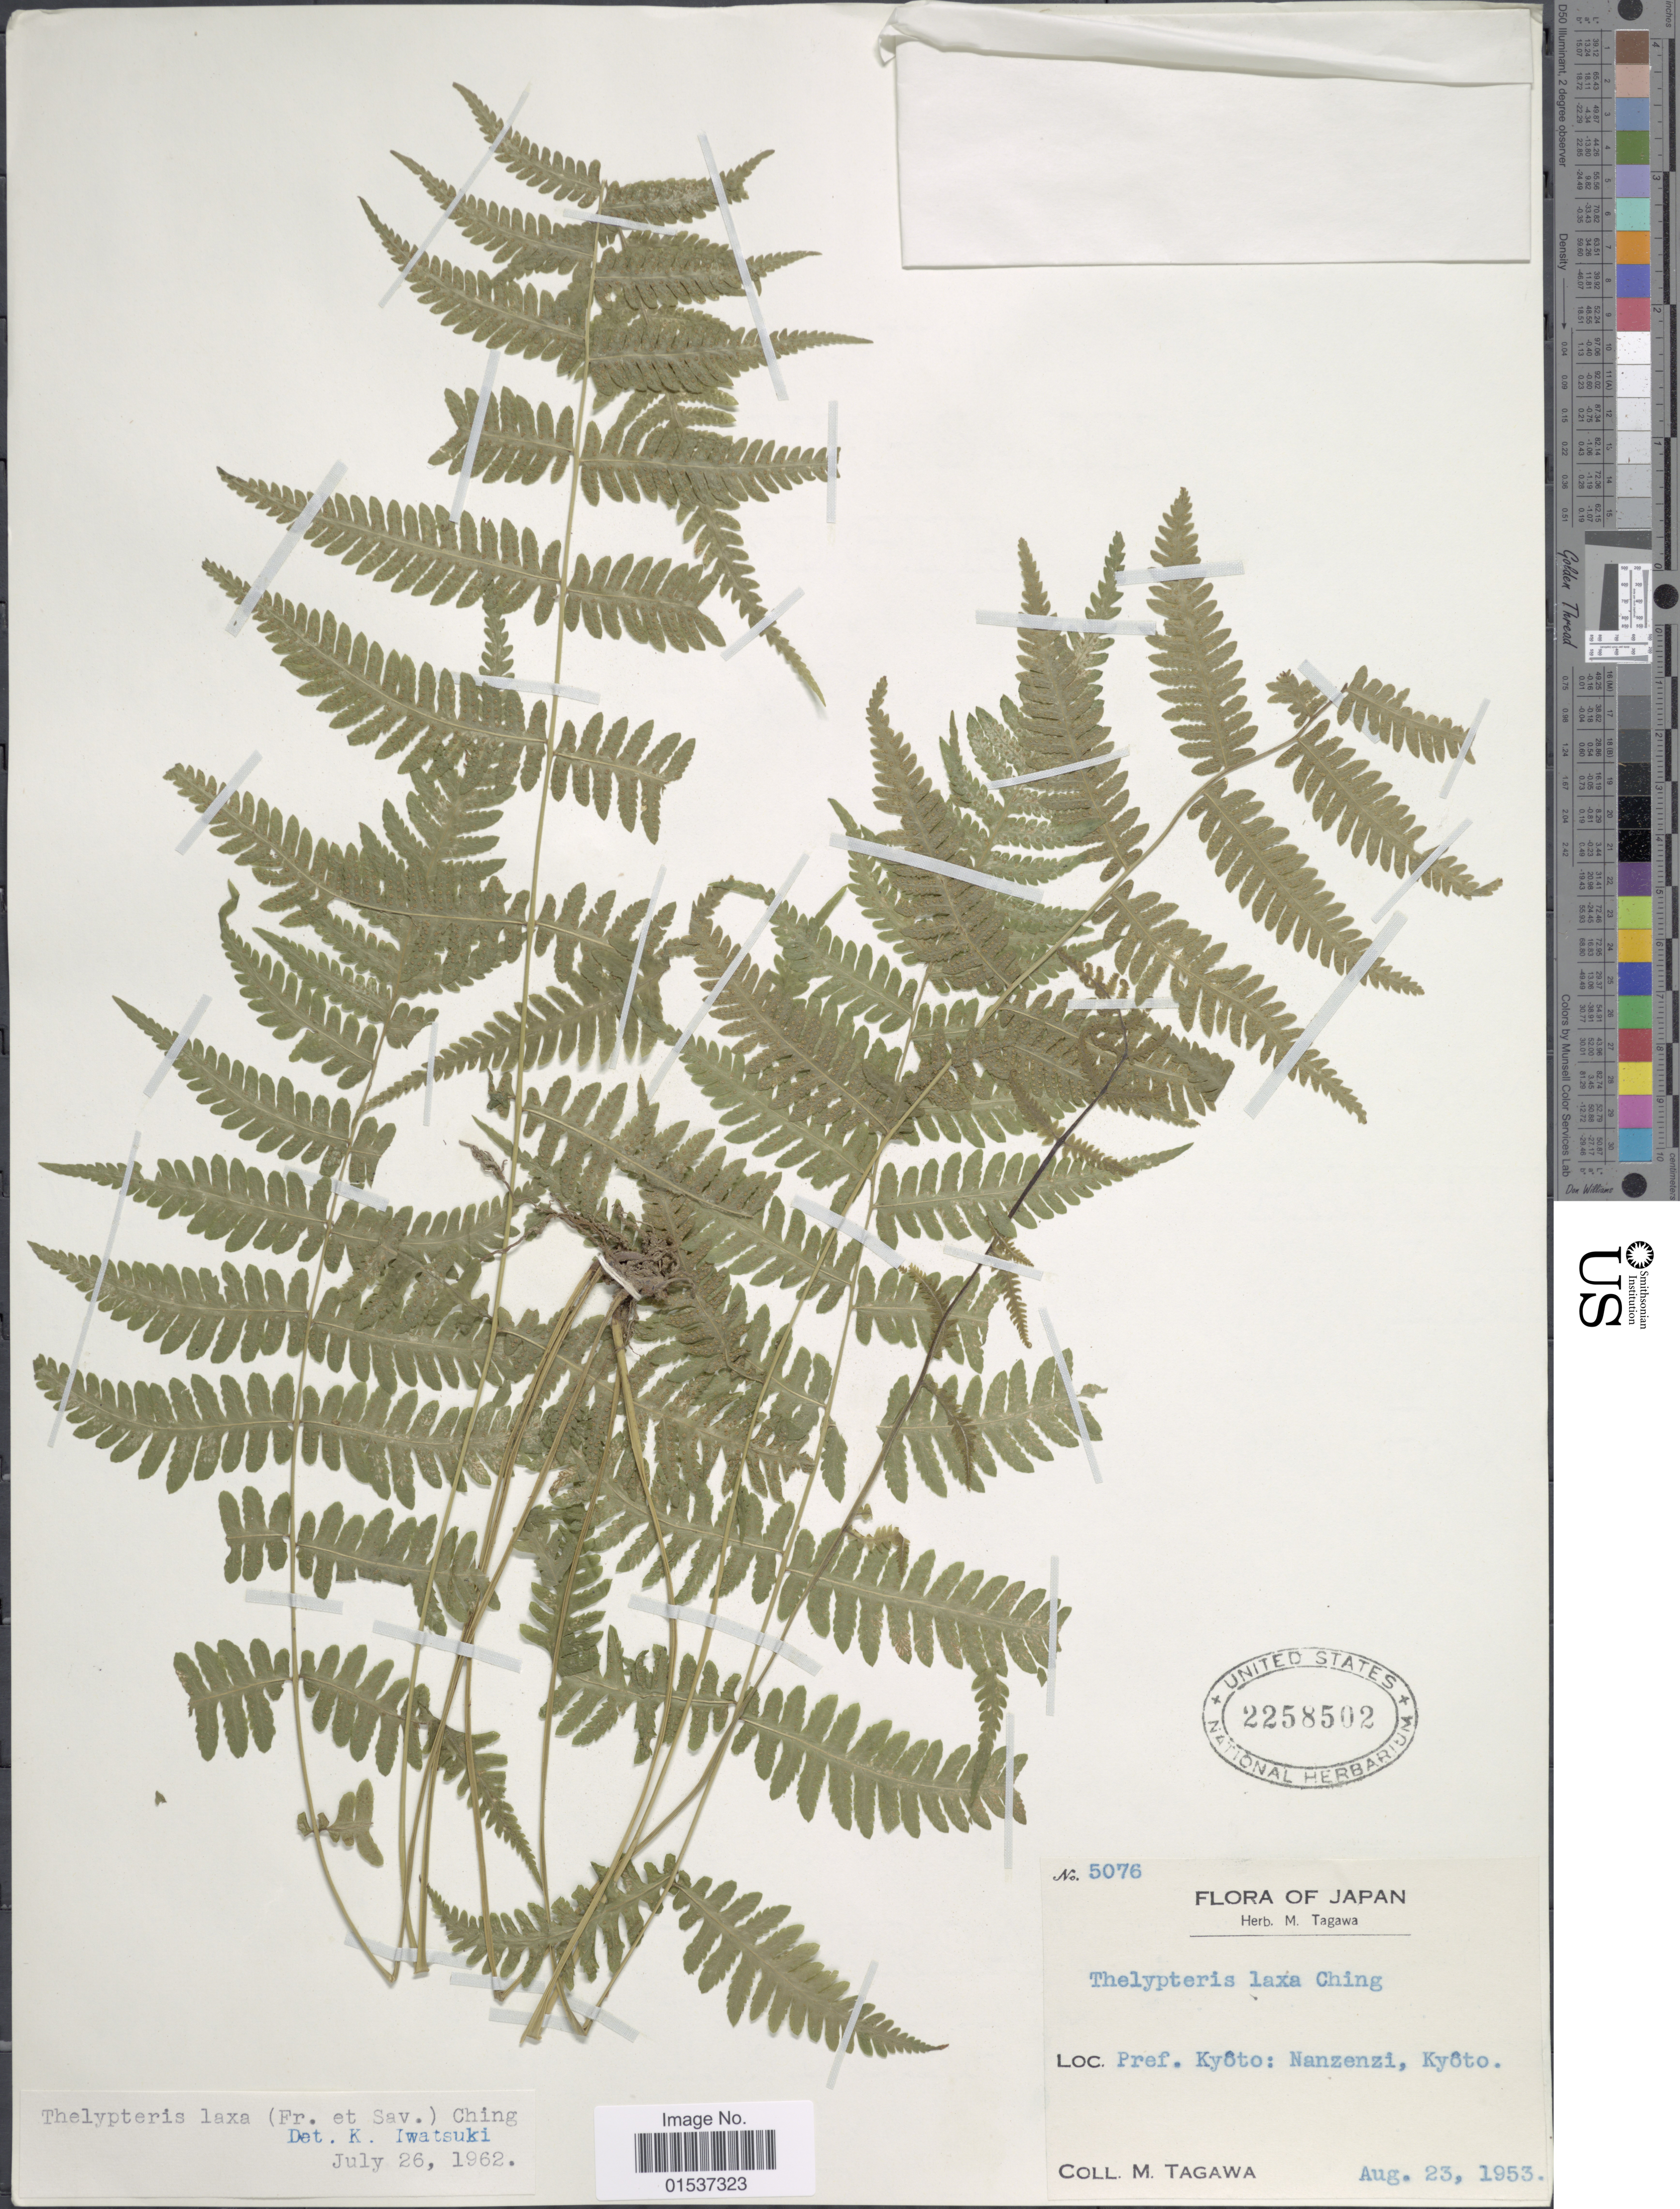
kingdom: Plantae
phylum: Tracheophyta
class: Polypodiopsida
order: Polypodiales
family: Thelypteridaceae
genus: Metathelypteris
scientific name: Metathelypteris laxa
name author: (Franch. & Sav.) Ching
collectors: M. Tagawa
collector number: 5076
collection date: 1953-08-23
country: Japan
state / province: Kyoto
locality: Japan, Pref. Kyoto: Nanzenji, Kyoto.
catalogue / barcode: US 2258502